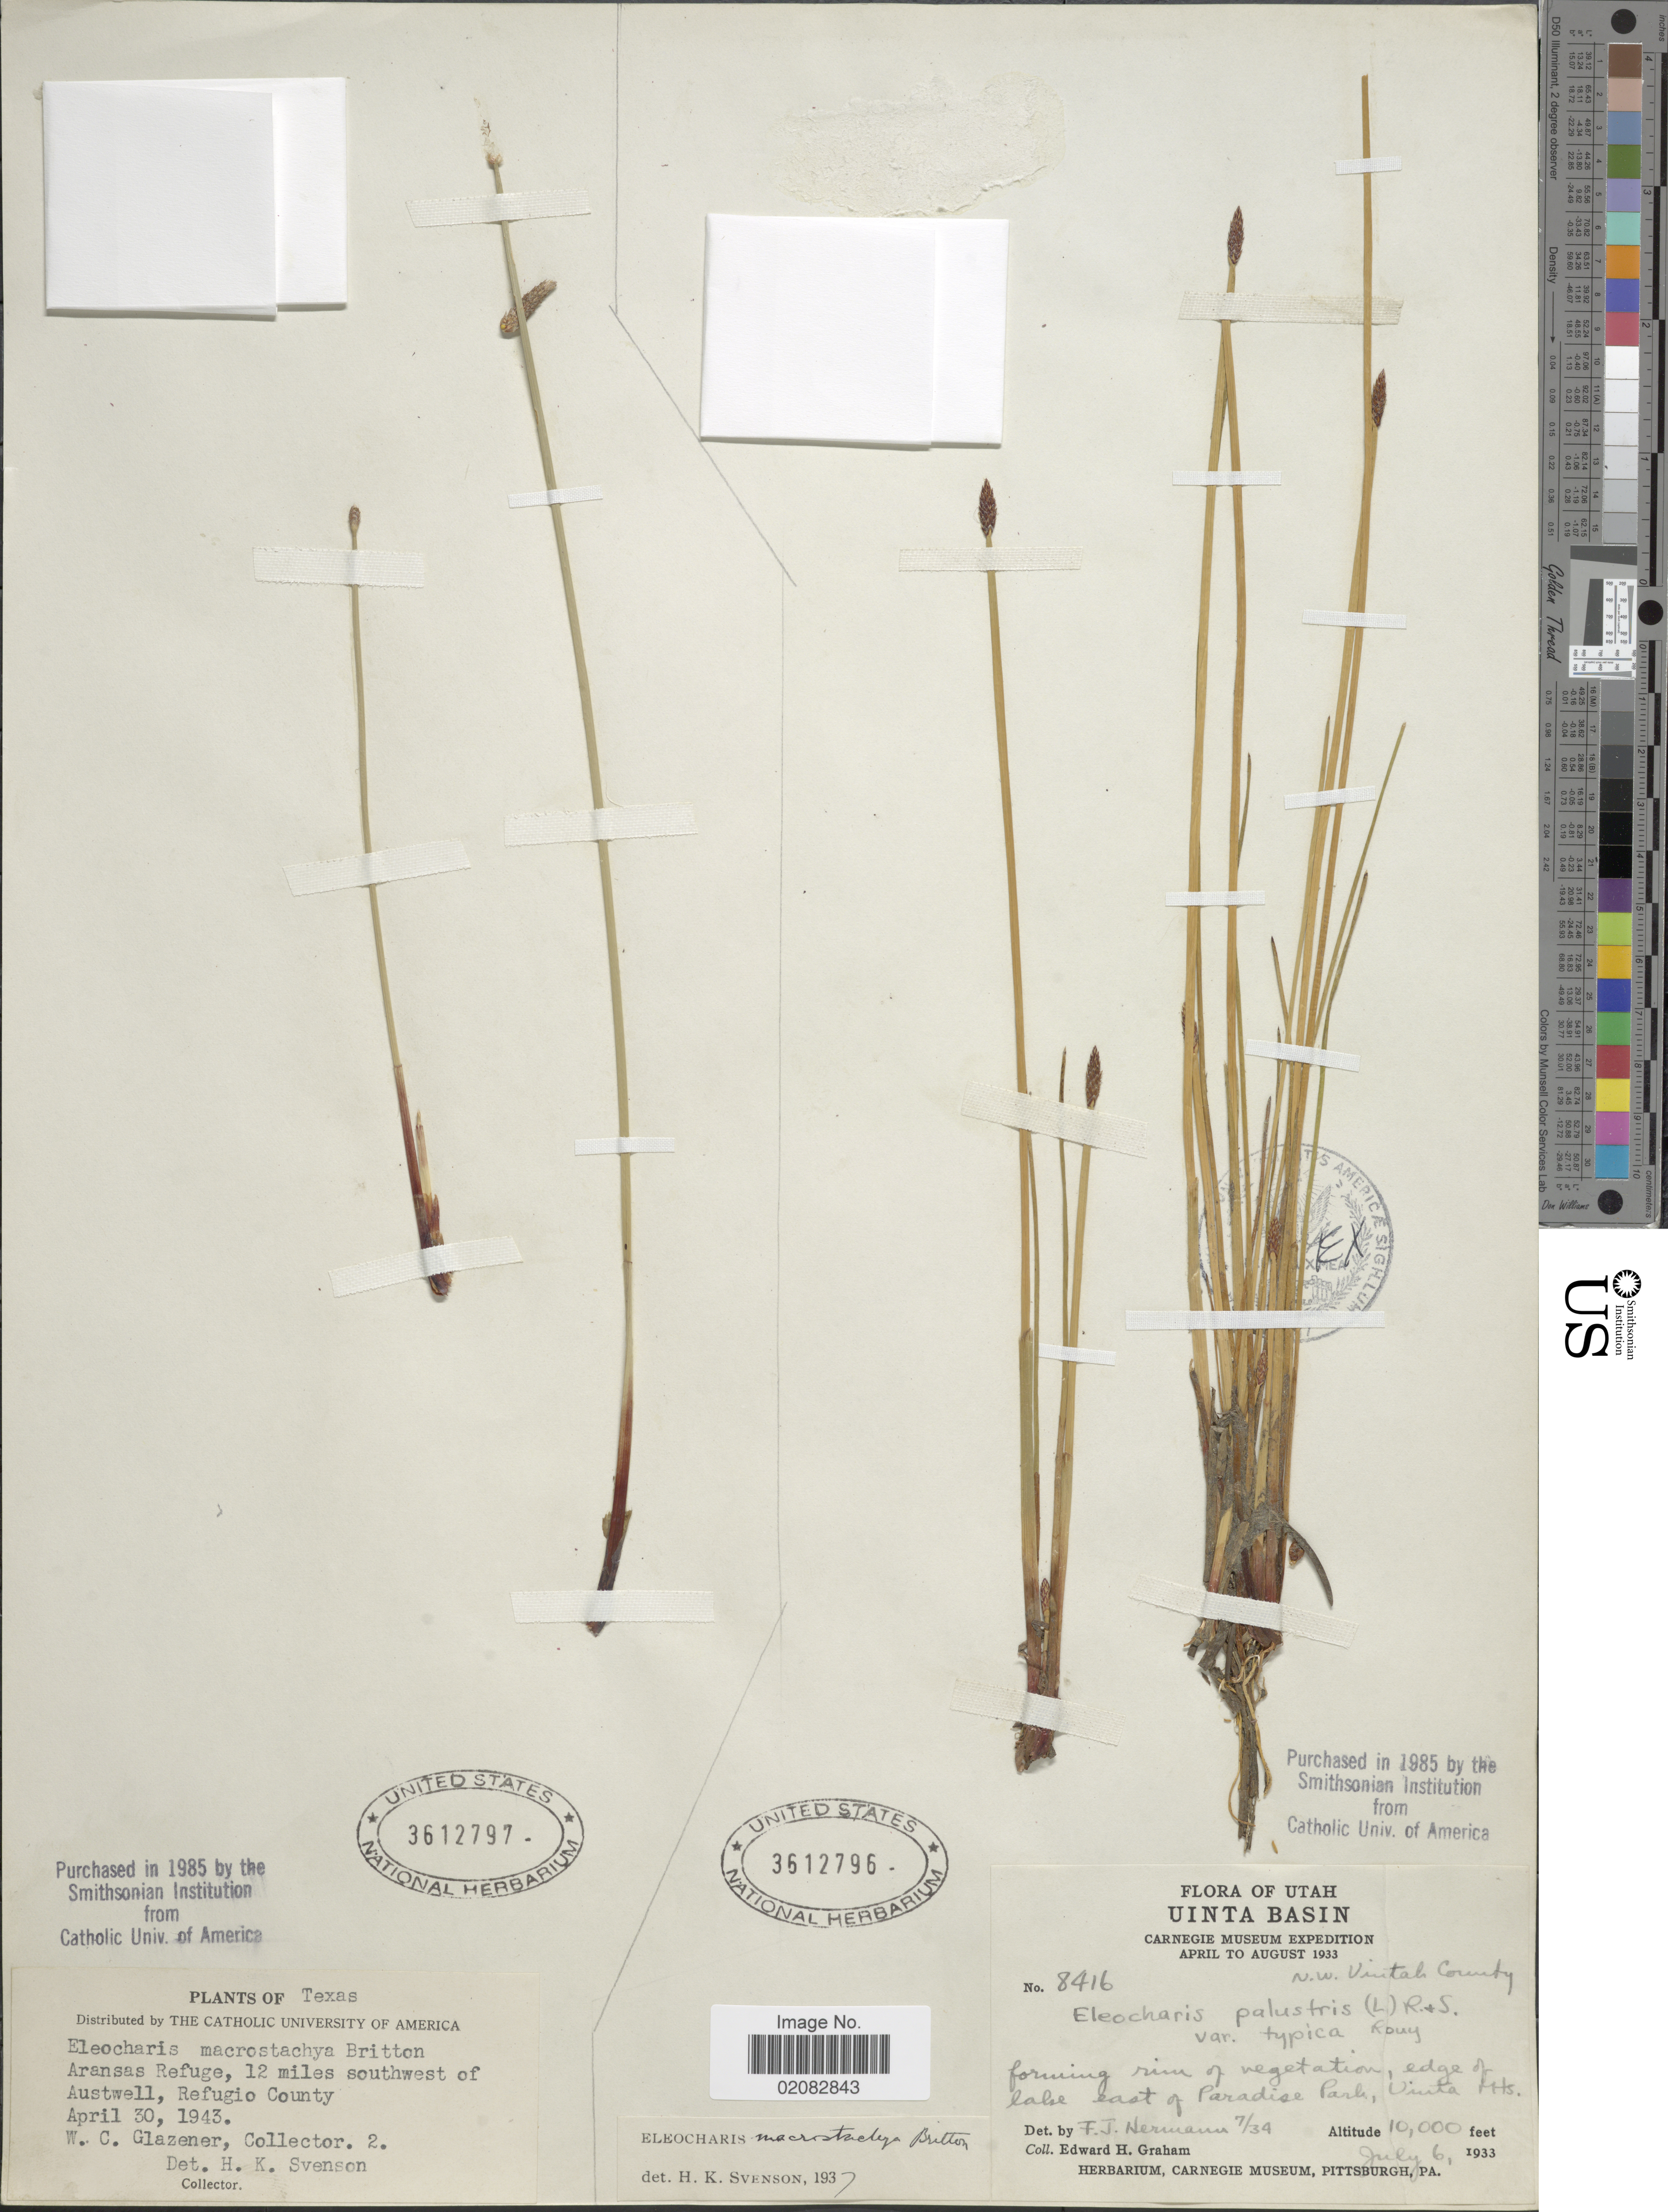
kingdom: Plantae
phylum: Tracheophyta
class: Liliopsida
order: Poales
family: Cyperaceae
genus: Eleocharis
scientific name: Eleocharis macrostachya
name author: Britton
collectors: E. H. Graham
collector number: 8416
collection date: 1933-07-06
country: United States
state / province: Utah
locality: Uinta Basin, Uintah County, edge of lake east of Paradise Park, Uinta Mts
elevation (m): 3048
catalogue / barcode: US 3612796-2